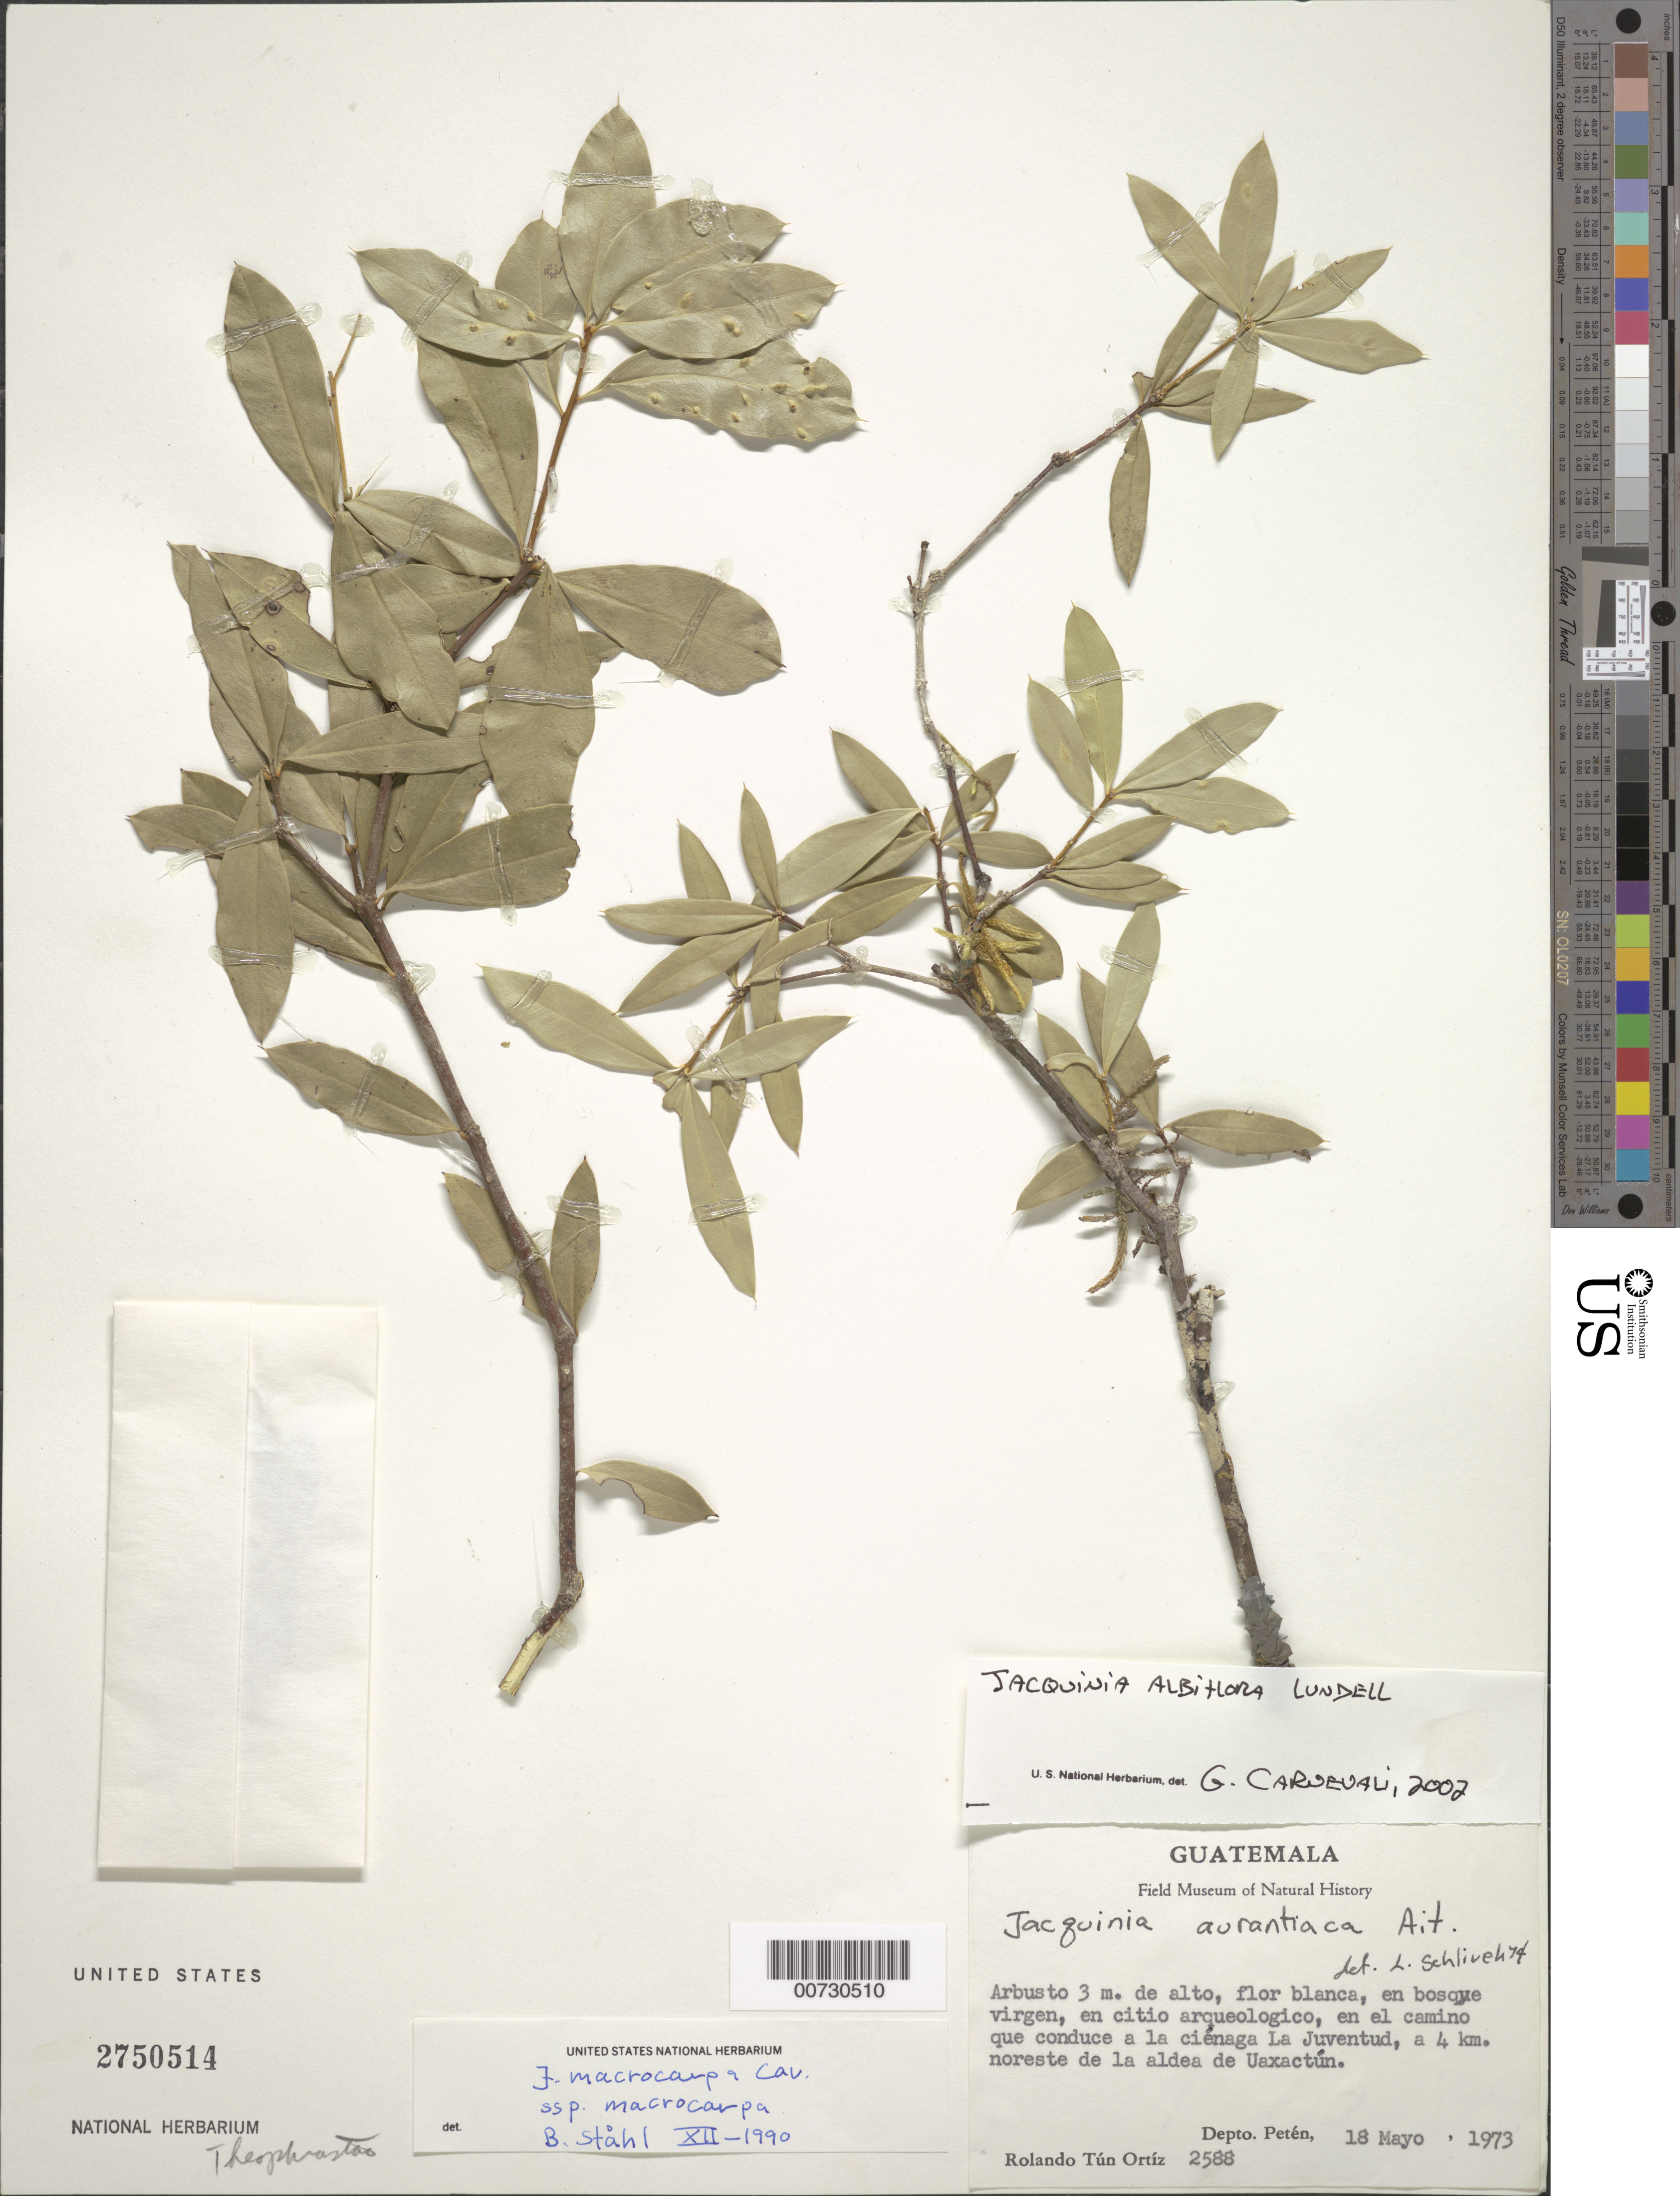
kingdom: Plantae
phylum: Tracheophyta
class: Magnoliopsida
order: Ericales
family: Primulaceae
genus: Jacquinia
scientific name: Jacquinia albiflora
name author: Lundell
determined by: Fernandez-Concha, Germán Carnevali, (CICY)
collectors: R. Tún Ortiz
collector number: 2588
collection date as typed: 18 May 1973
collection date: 1973-05-18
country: Guatemala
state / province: El Petén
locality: en el camino que conduce a la ciénaga La Juventud, a 4 km NE de la aldea de Uaxactún.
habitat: en bosque virgen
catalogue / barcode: US 2750514